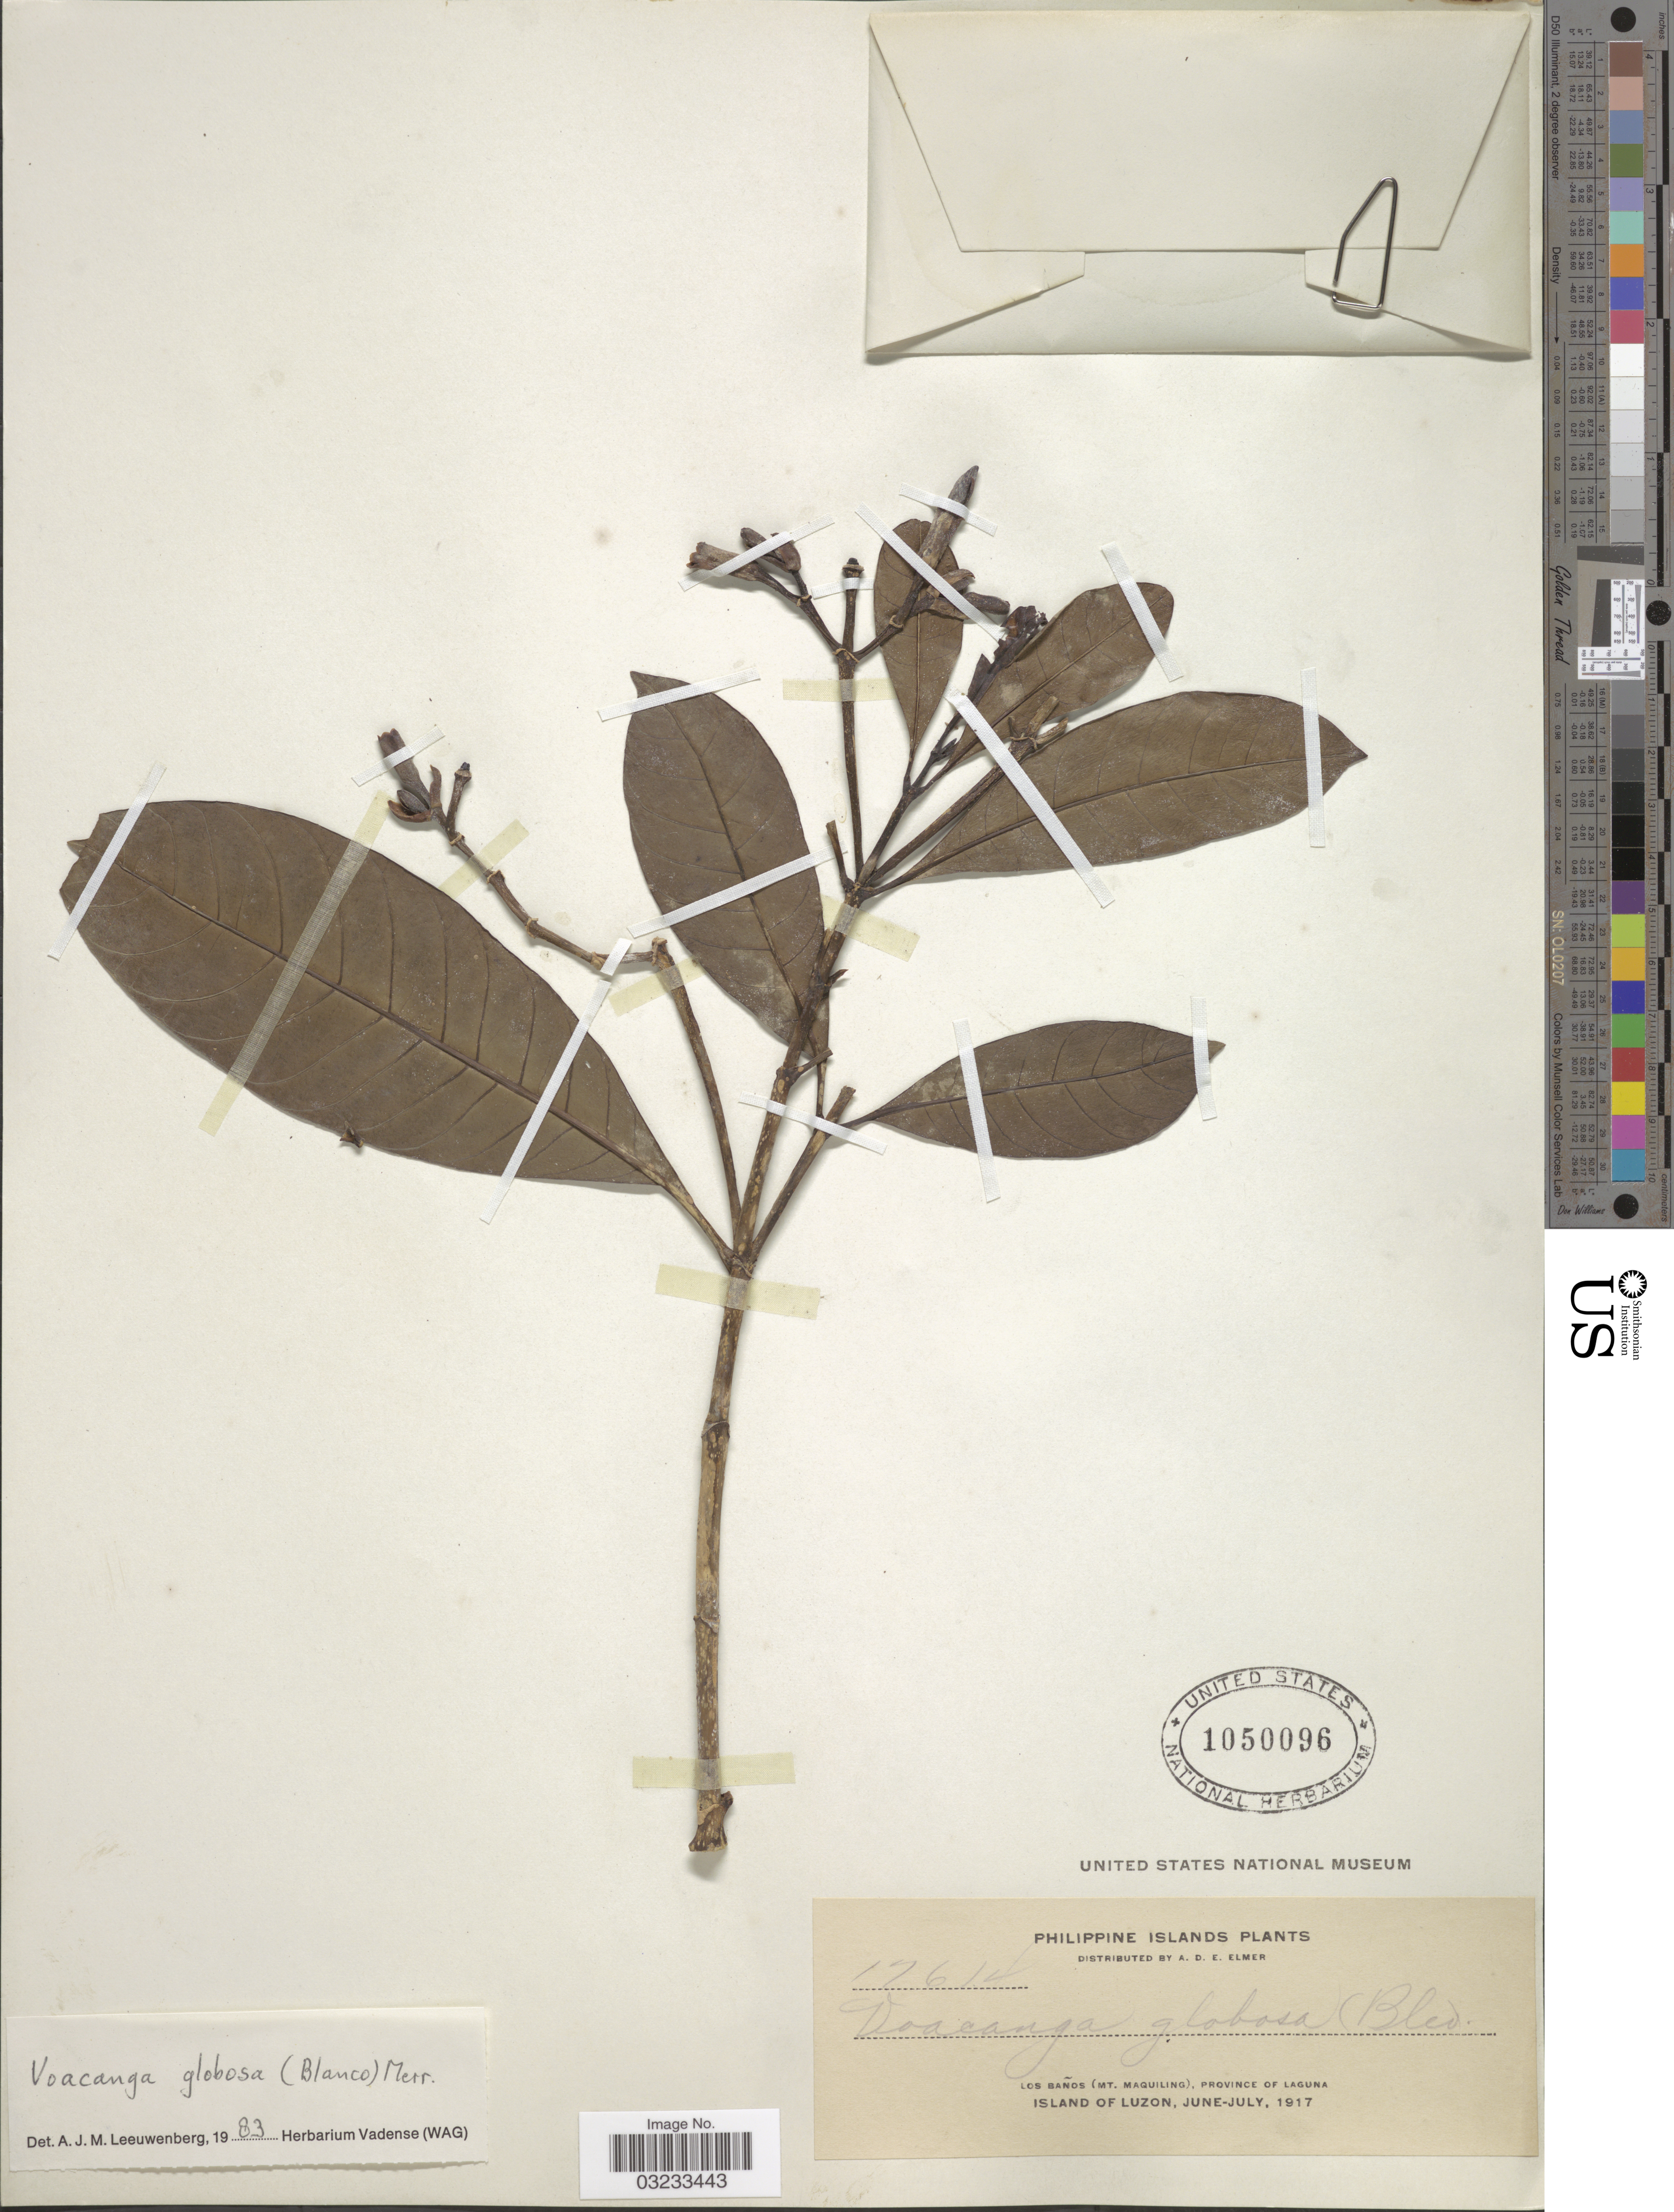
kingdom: Plantae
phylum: Tracheophyta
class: Magnoliopsida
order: Gentianales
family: Apocynaceae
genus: Voacanga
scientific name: Voacanga globosa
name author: (Blanco) Merr.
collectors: A. D. E. Elmer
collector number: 17614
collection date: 1917-06/1917-07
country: Philippines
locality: Los Baños (Mt. Maquiling), Province of Laguna, Island of Luzon.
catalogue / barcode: US 1050096